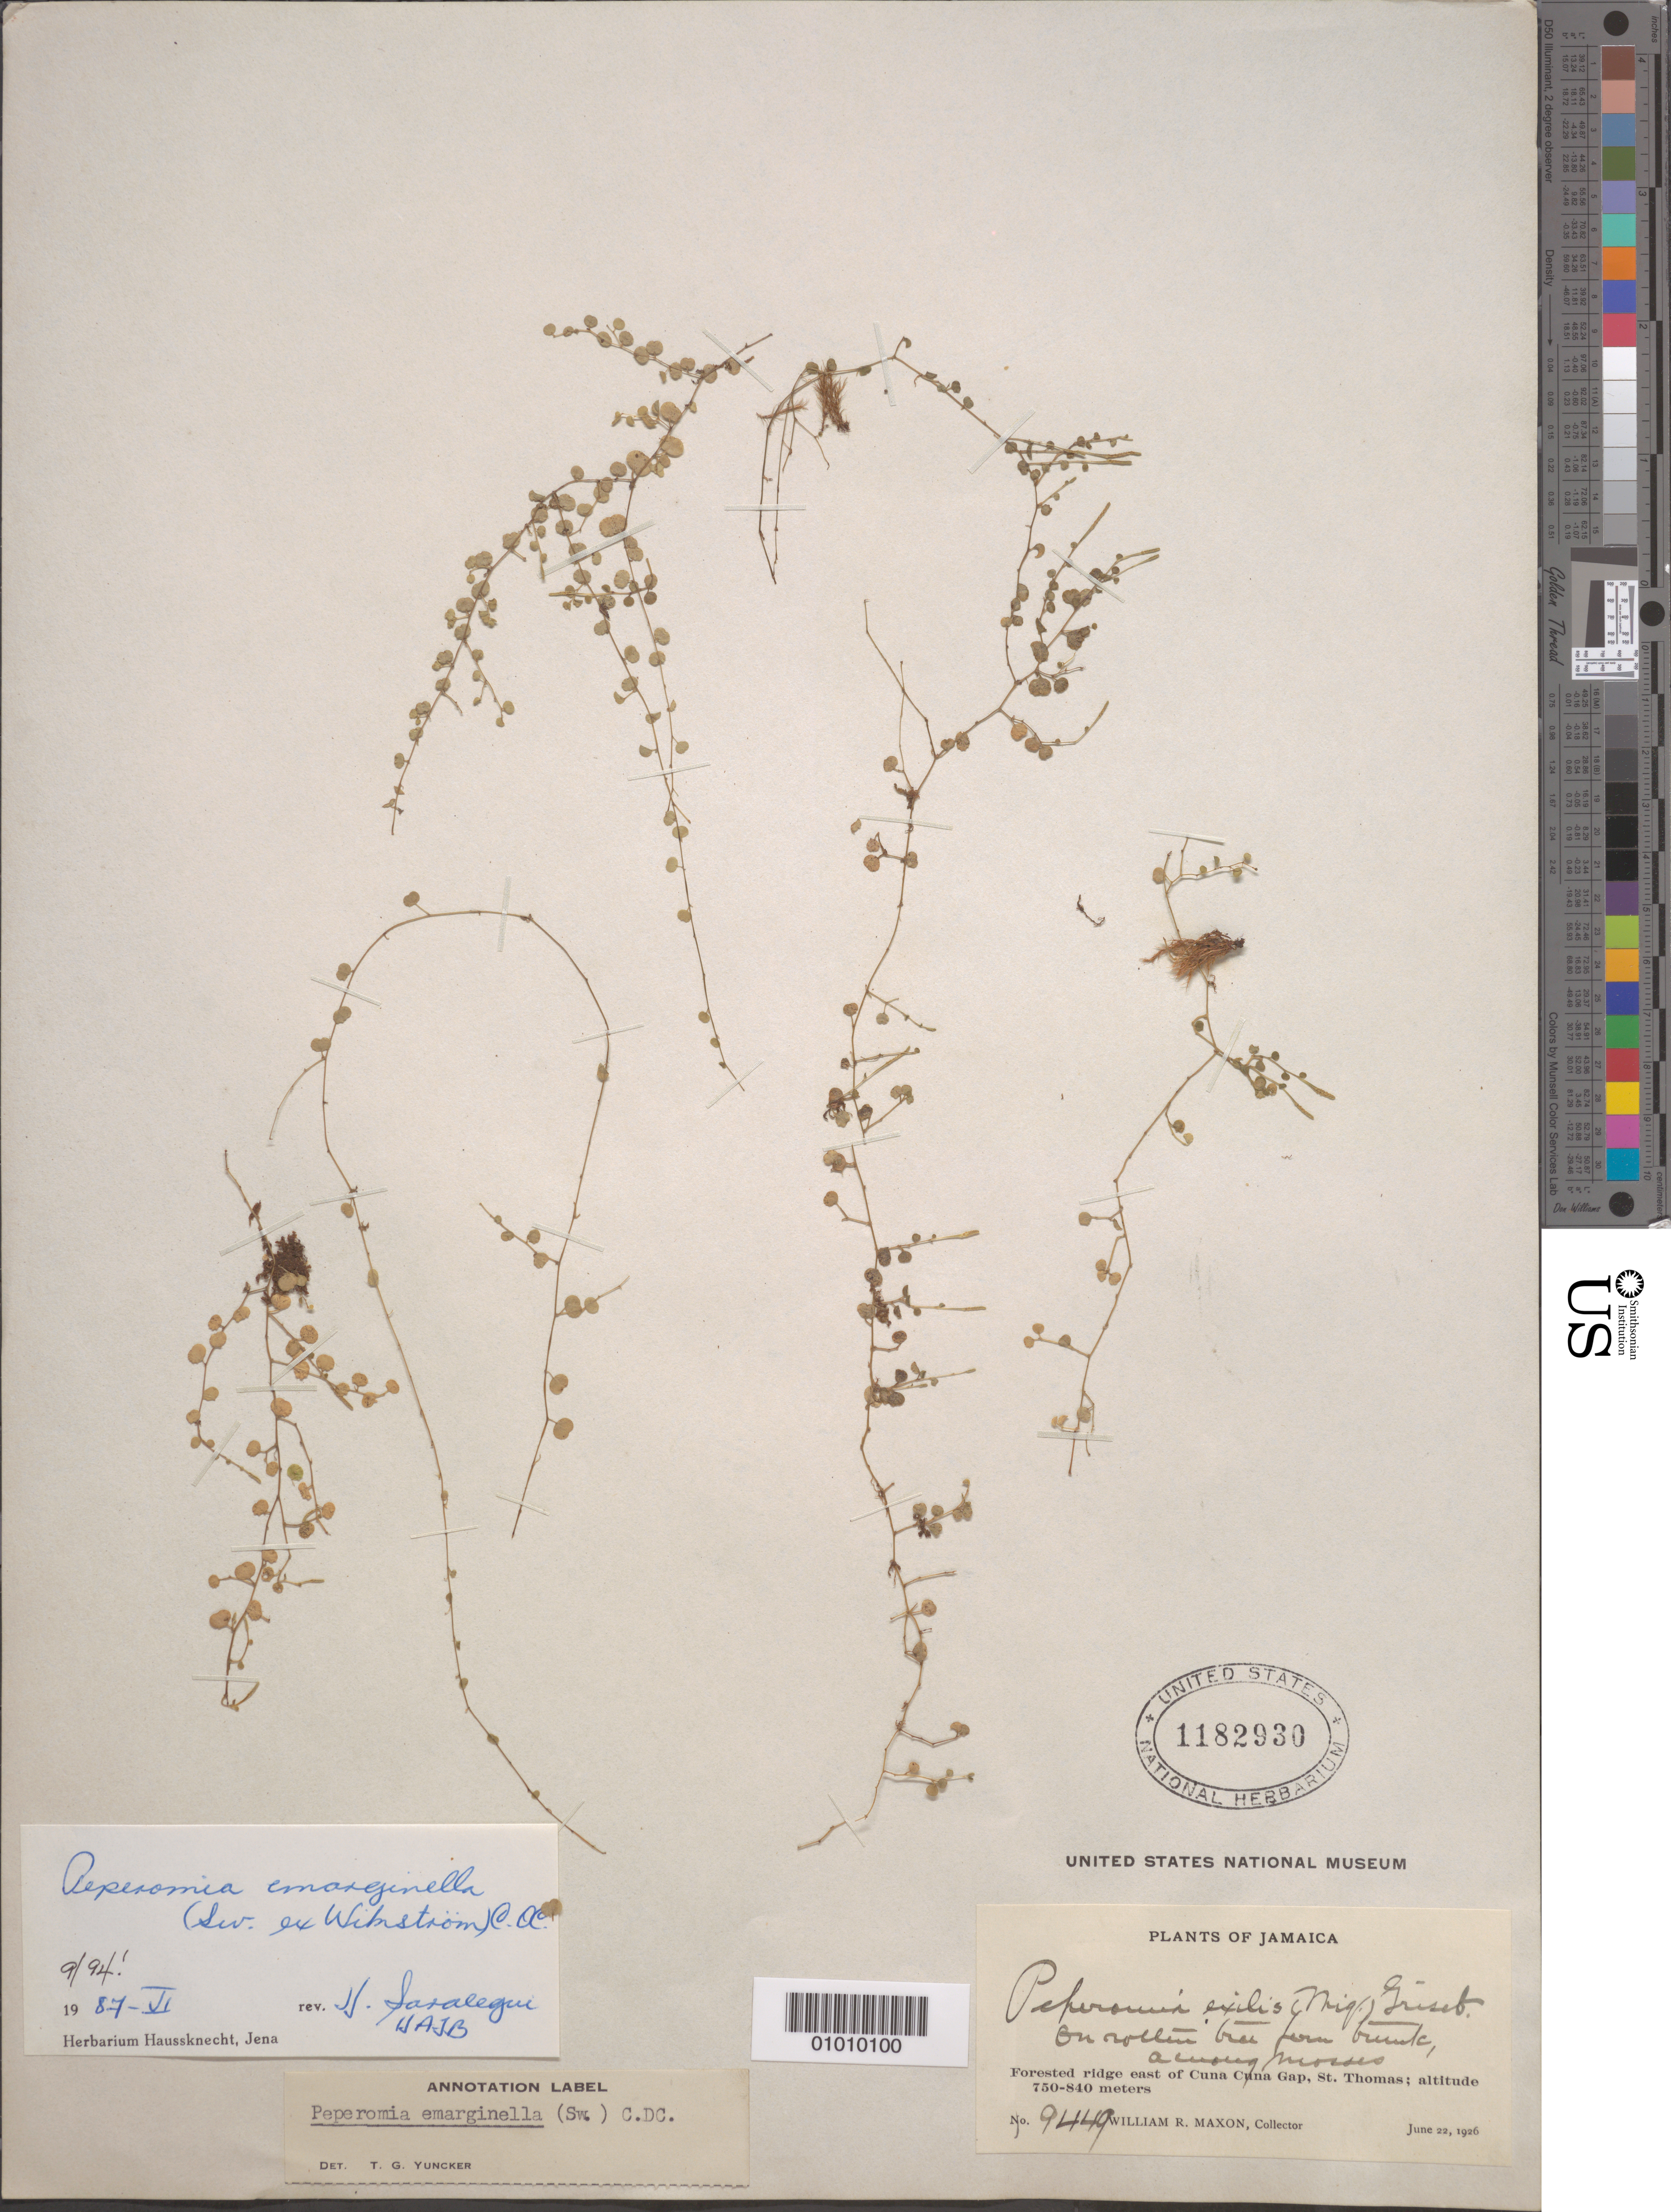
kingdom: Plantae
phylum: Tracheophyta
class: Magnoliopsida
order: Piperales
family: Piperaceae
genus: Peperomia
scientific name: Peperomia emarginella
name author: (Sw. ex Wikstr.) C. DC.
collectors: W. R. Maxon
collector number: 9449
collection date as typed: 22 Jun 1926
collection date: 1926-06-22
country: Jamaica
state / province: Saint Thomas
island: Jamaica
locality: Forested ridge E of Cuna Cuna Gap.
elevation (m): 750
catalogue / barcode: US 1182930